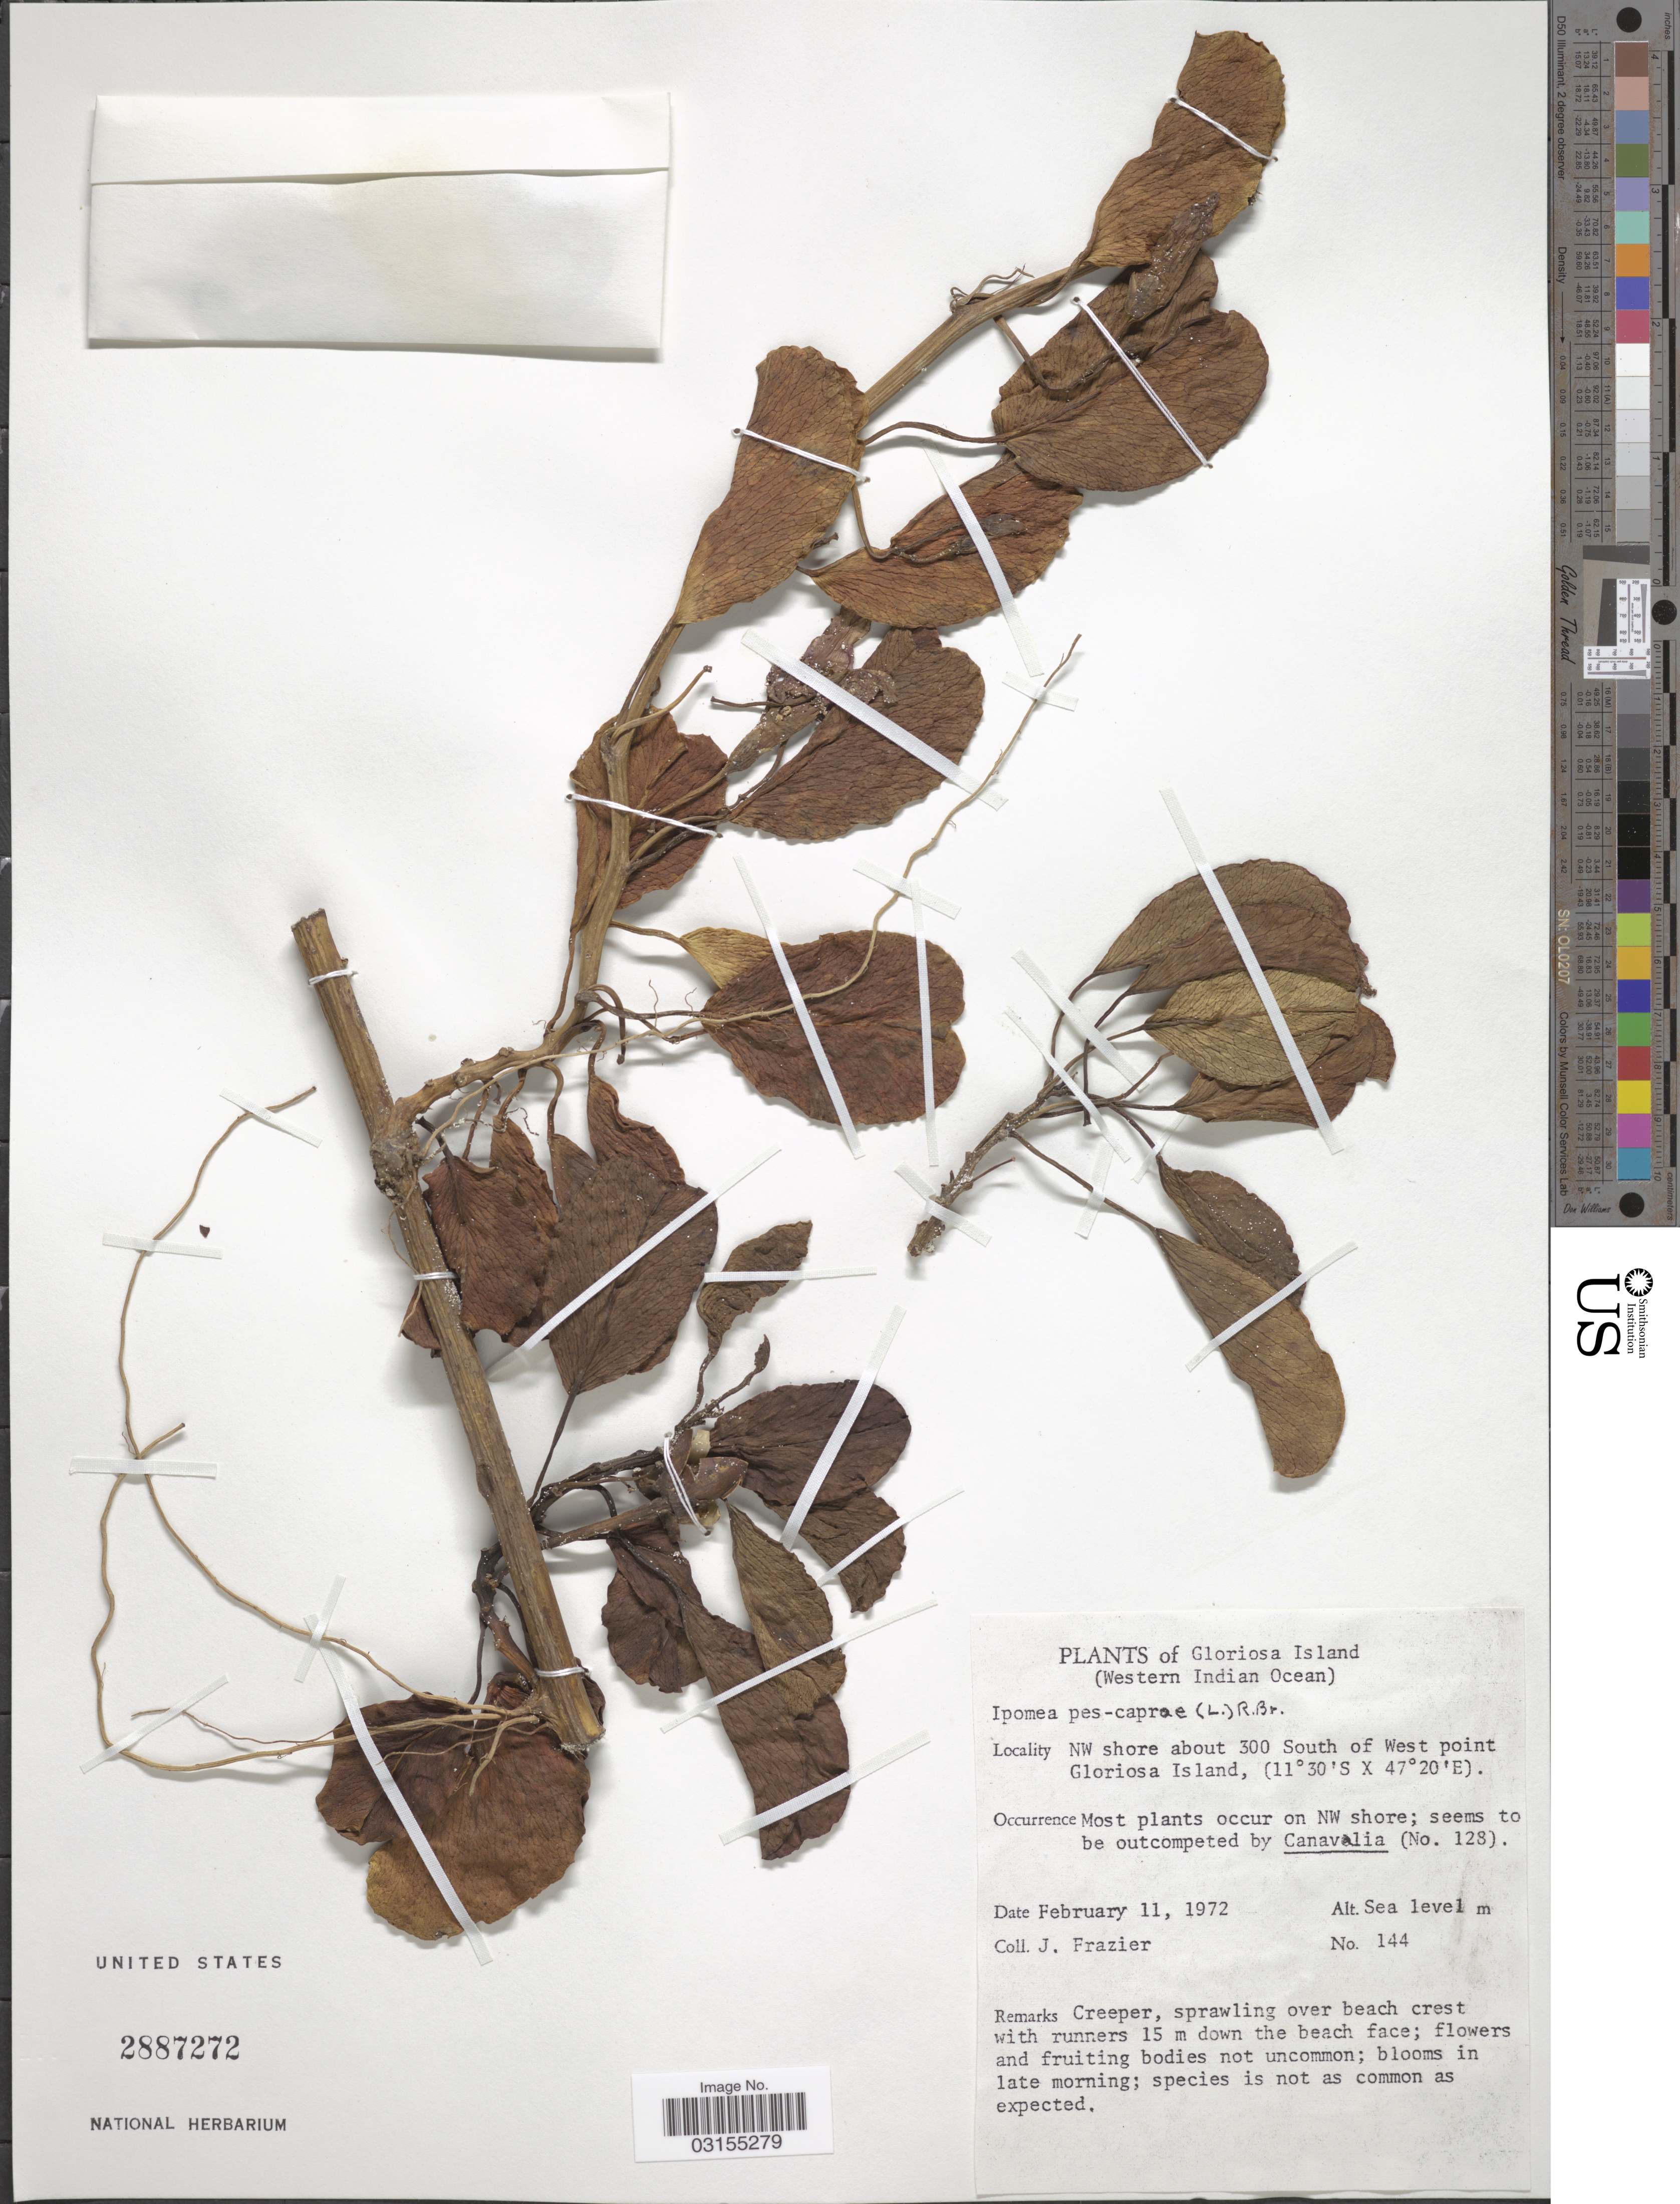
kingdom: Plantae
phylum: Tracheophyta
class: Magnoliopsida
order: Solanales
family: Convolvulaceae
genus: Ipomoea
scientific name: Ipomoea pes-caprae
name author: (L.) R. Br.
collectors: J. Frazier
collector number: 144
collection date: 1972-02-11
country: French Southern Territories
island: Île Glorieuse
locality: NW shore about 300 m. S of west point of Île Glorieuse.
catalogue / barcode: US 2887272